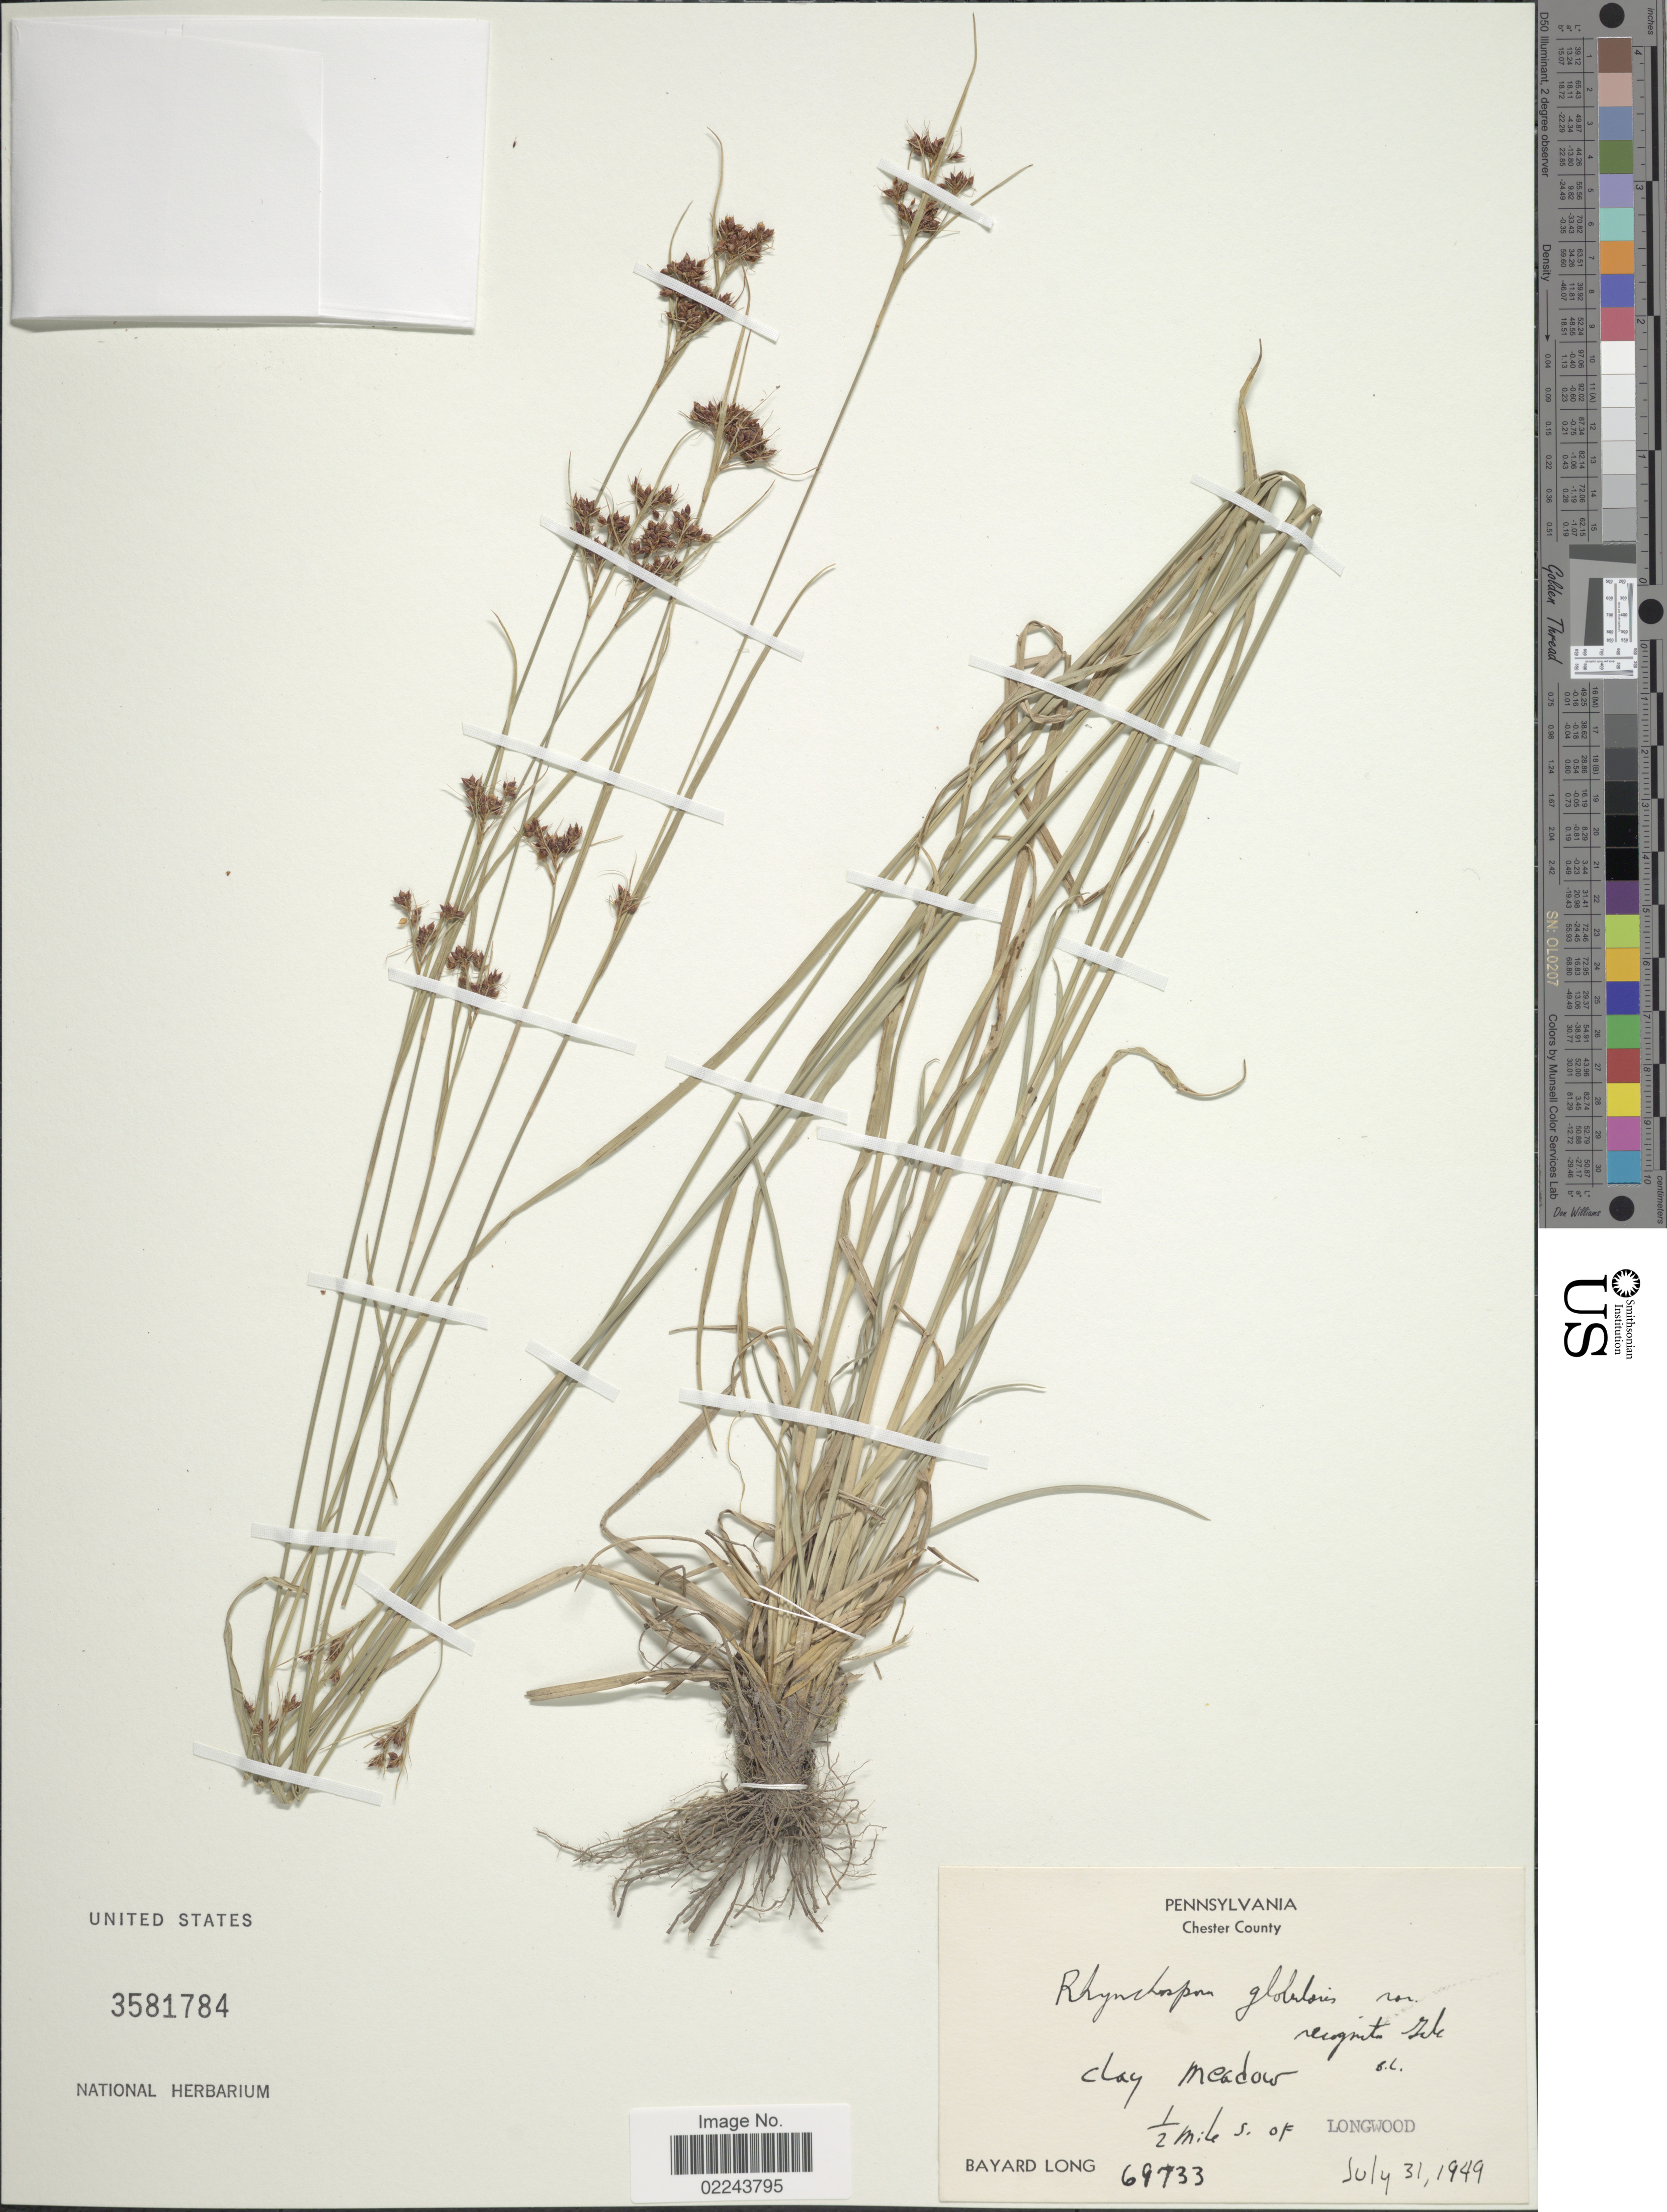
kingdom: Plantae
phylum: Tracheophyta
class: Liliopsida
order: Poales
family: Cyperaceae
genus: Rhynchospora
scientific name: Rhynchospora recognita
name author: (Gale) Kral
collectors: B. Long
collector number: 69733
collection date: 1949-07-31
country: United States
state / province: Pennsylvania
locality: Chester County, ½ mile s of Longwood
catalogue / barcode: US 3581784